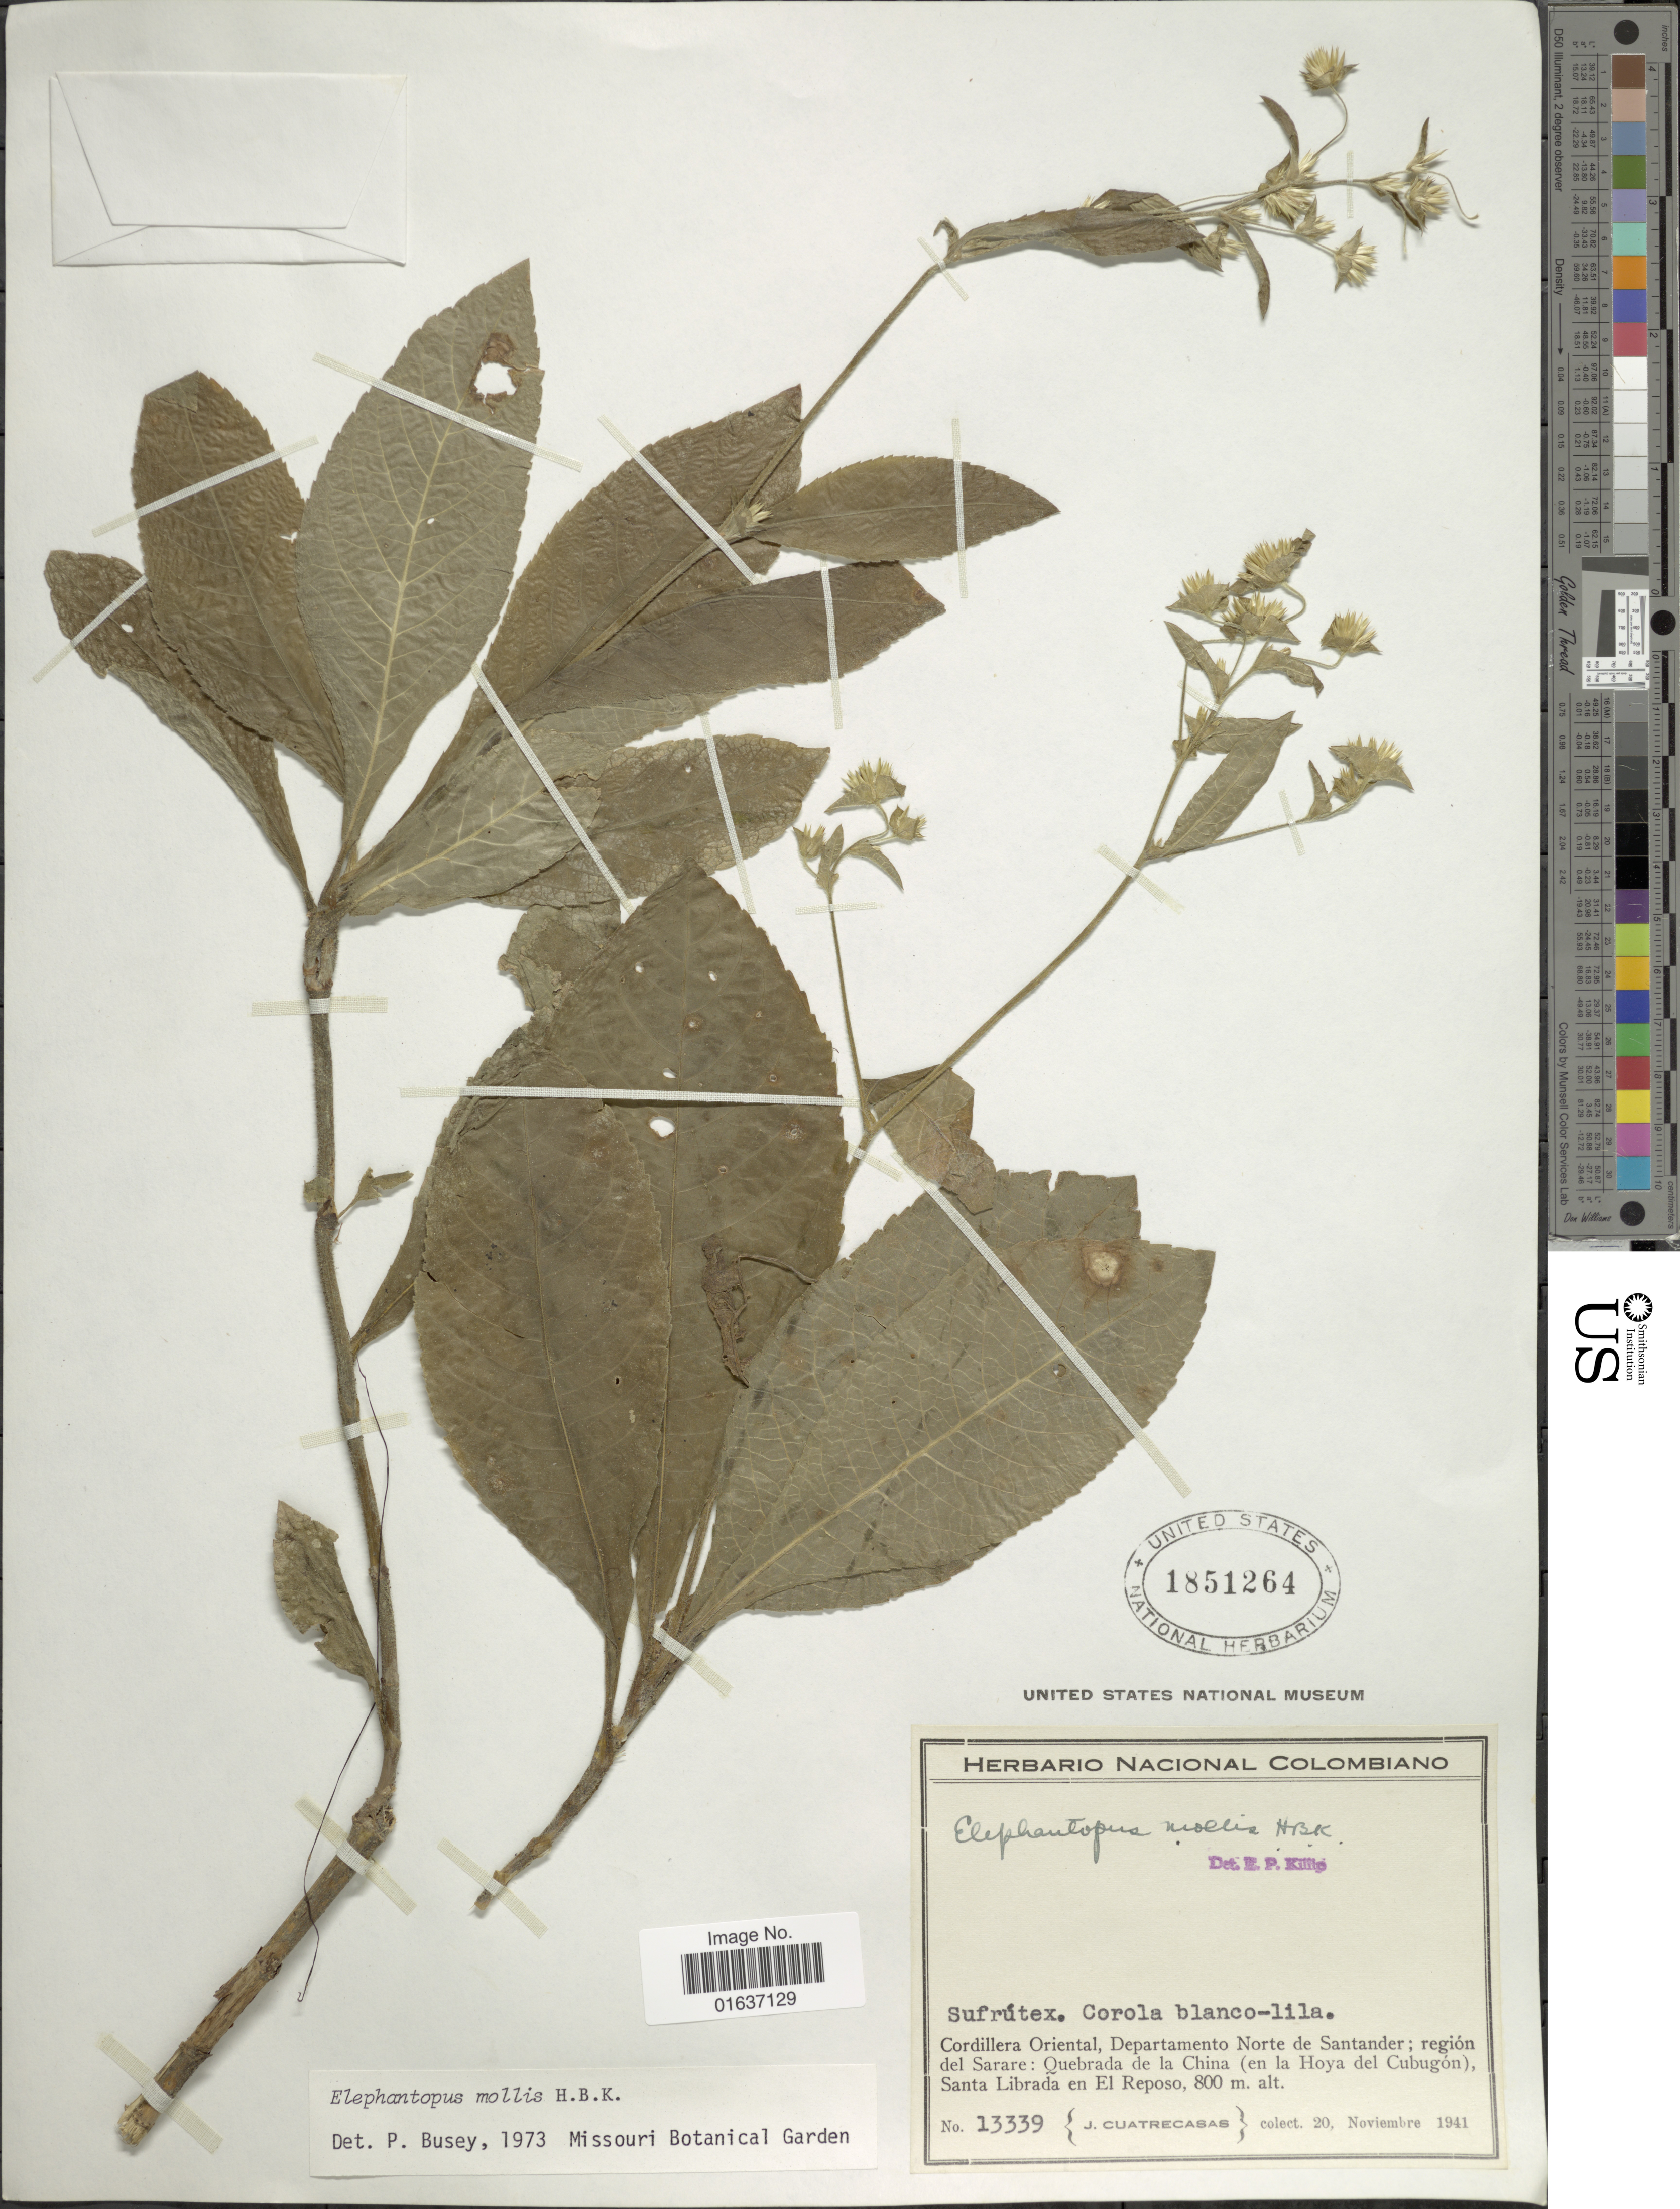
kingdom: Plantae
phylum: Tracheophyta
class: Magnoliopsida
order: Asterales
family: Asteraceae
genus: Elephantopus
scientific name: Elephantopus mollis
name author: Kunth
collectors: J. Cuatrecasas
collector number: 13339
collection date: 1941-11-20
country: Colombia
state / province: Norte de Santander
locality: Cordillera Oriental, región del Sarare: Quebrada de la China (en la Hoya del Cubugón) Santa Librada en el Reposo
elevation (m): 800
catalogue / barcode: US 1851264